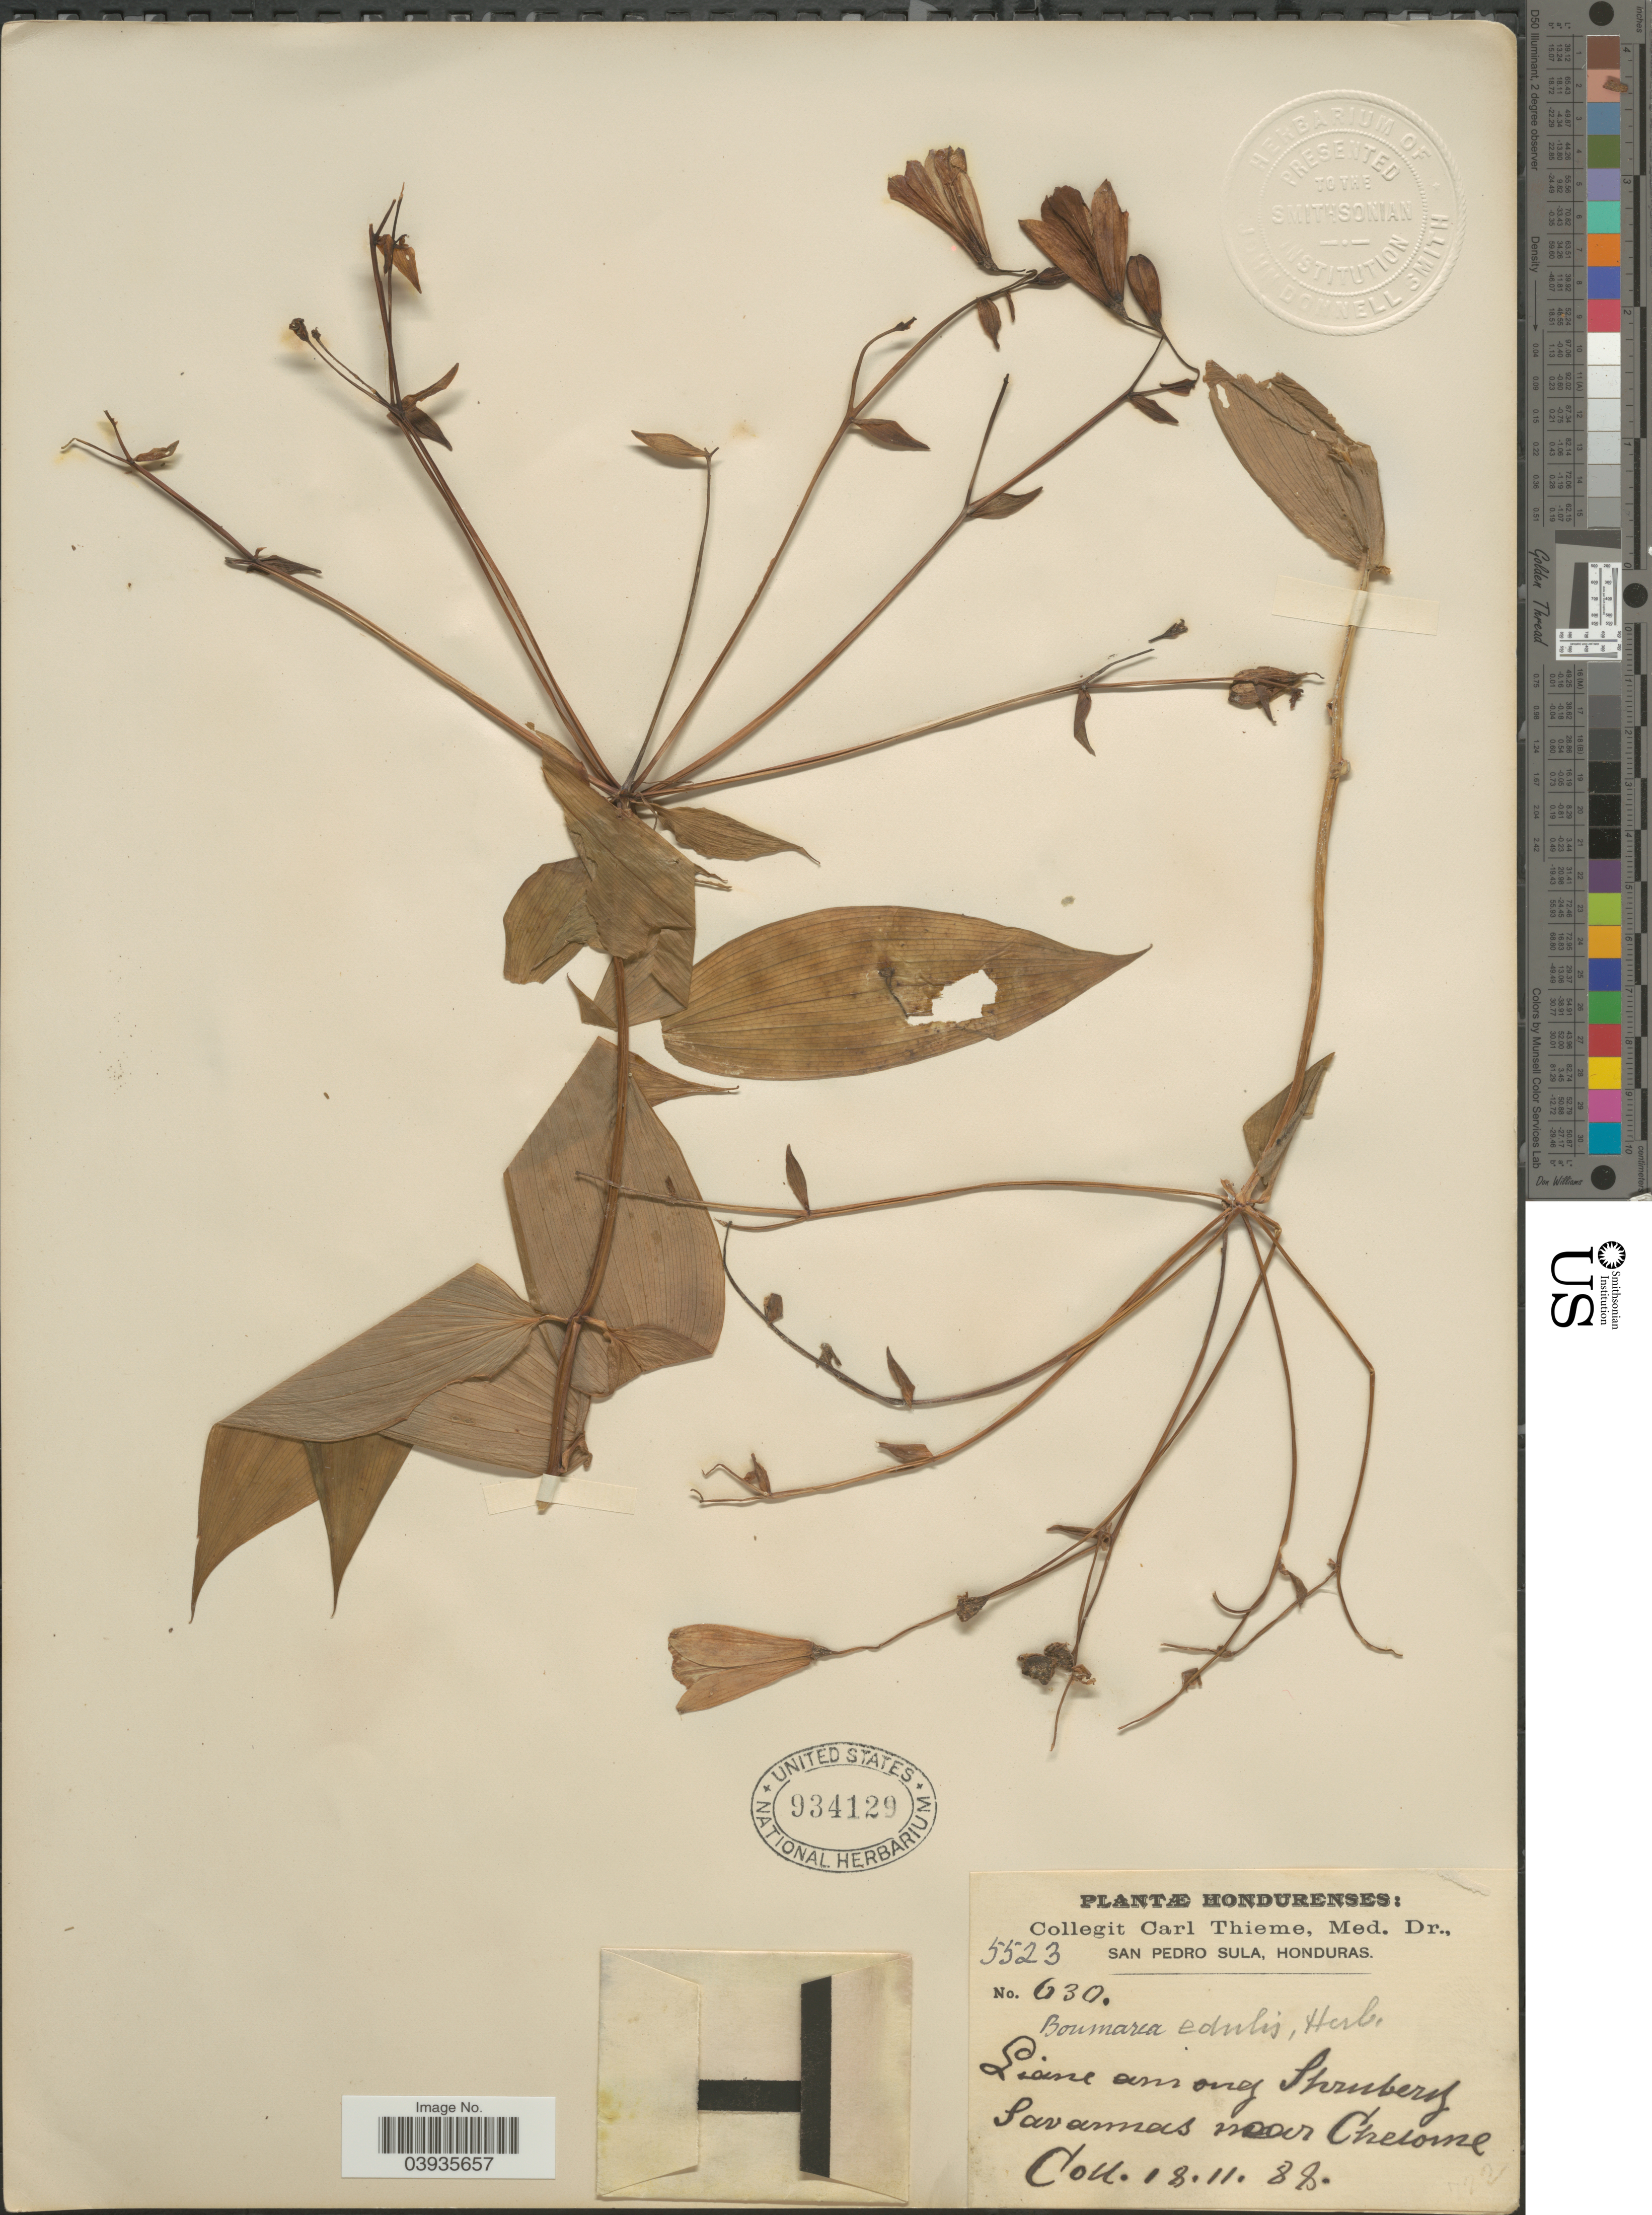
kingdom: Plantae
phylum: Tracheophyta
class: Liliopsida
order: Liliales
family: Alstroemeriaceae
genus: Bomarea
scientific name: Bomarea edulis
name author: (Tussac) Herb.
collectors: C. Thieme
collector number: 630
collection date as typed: Transcribed d/m/y: 18/11/88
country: Honduras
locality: San Pedro Sula. Savannas near Chelome.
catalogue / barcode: US 934129